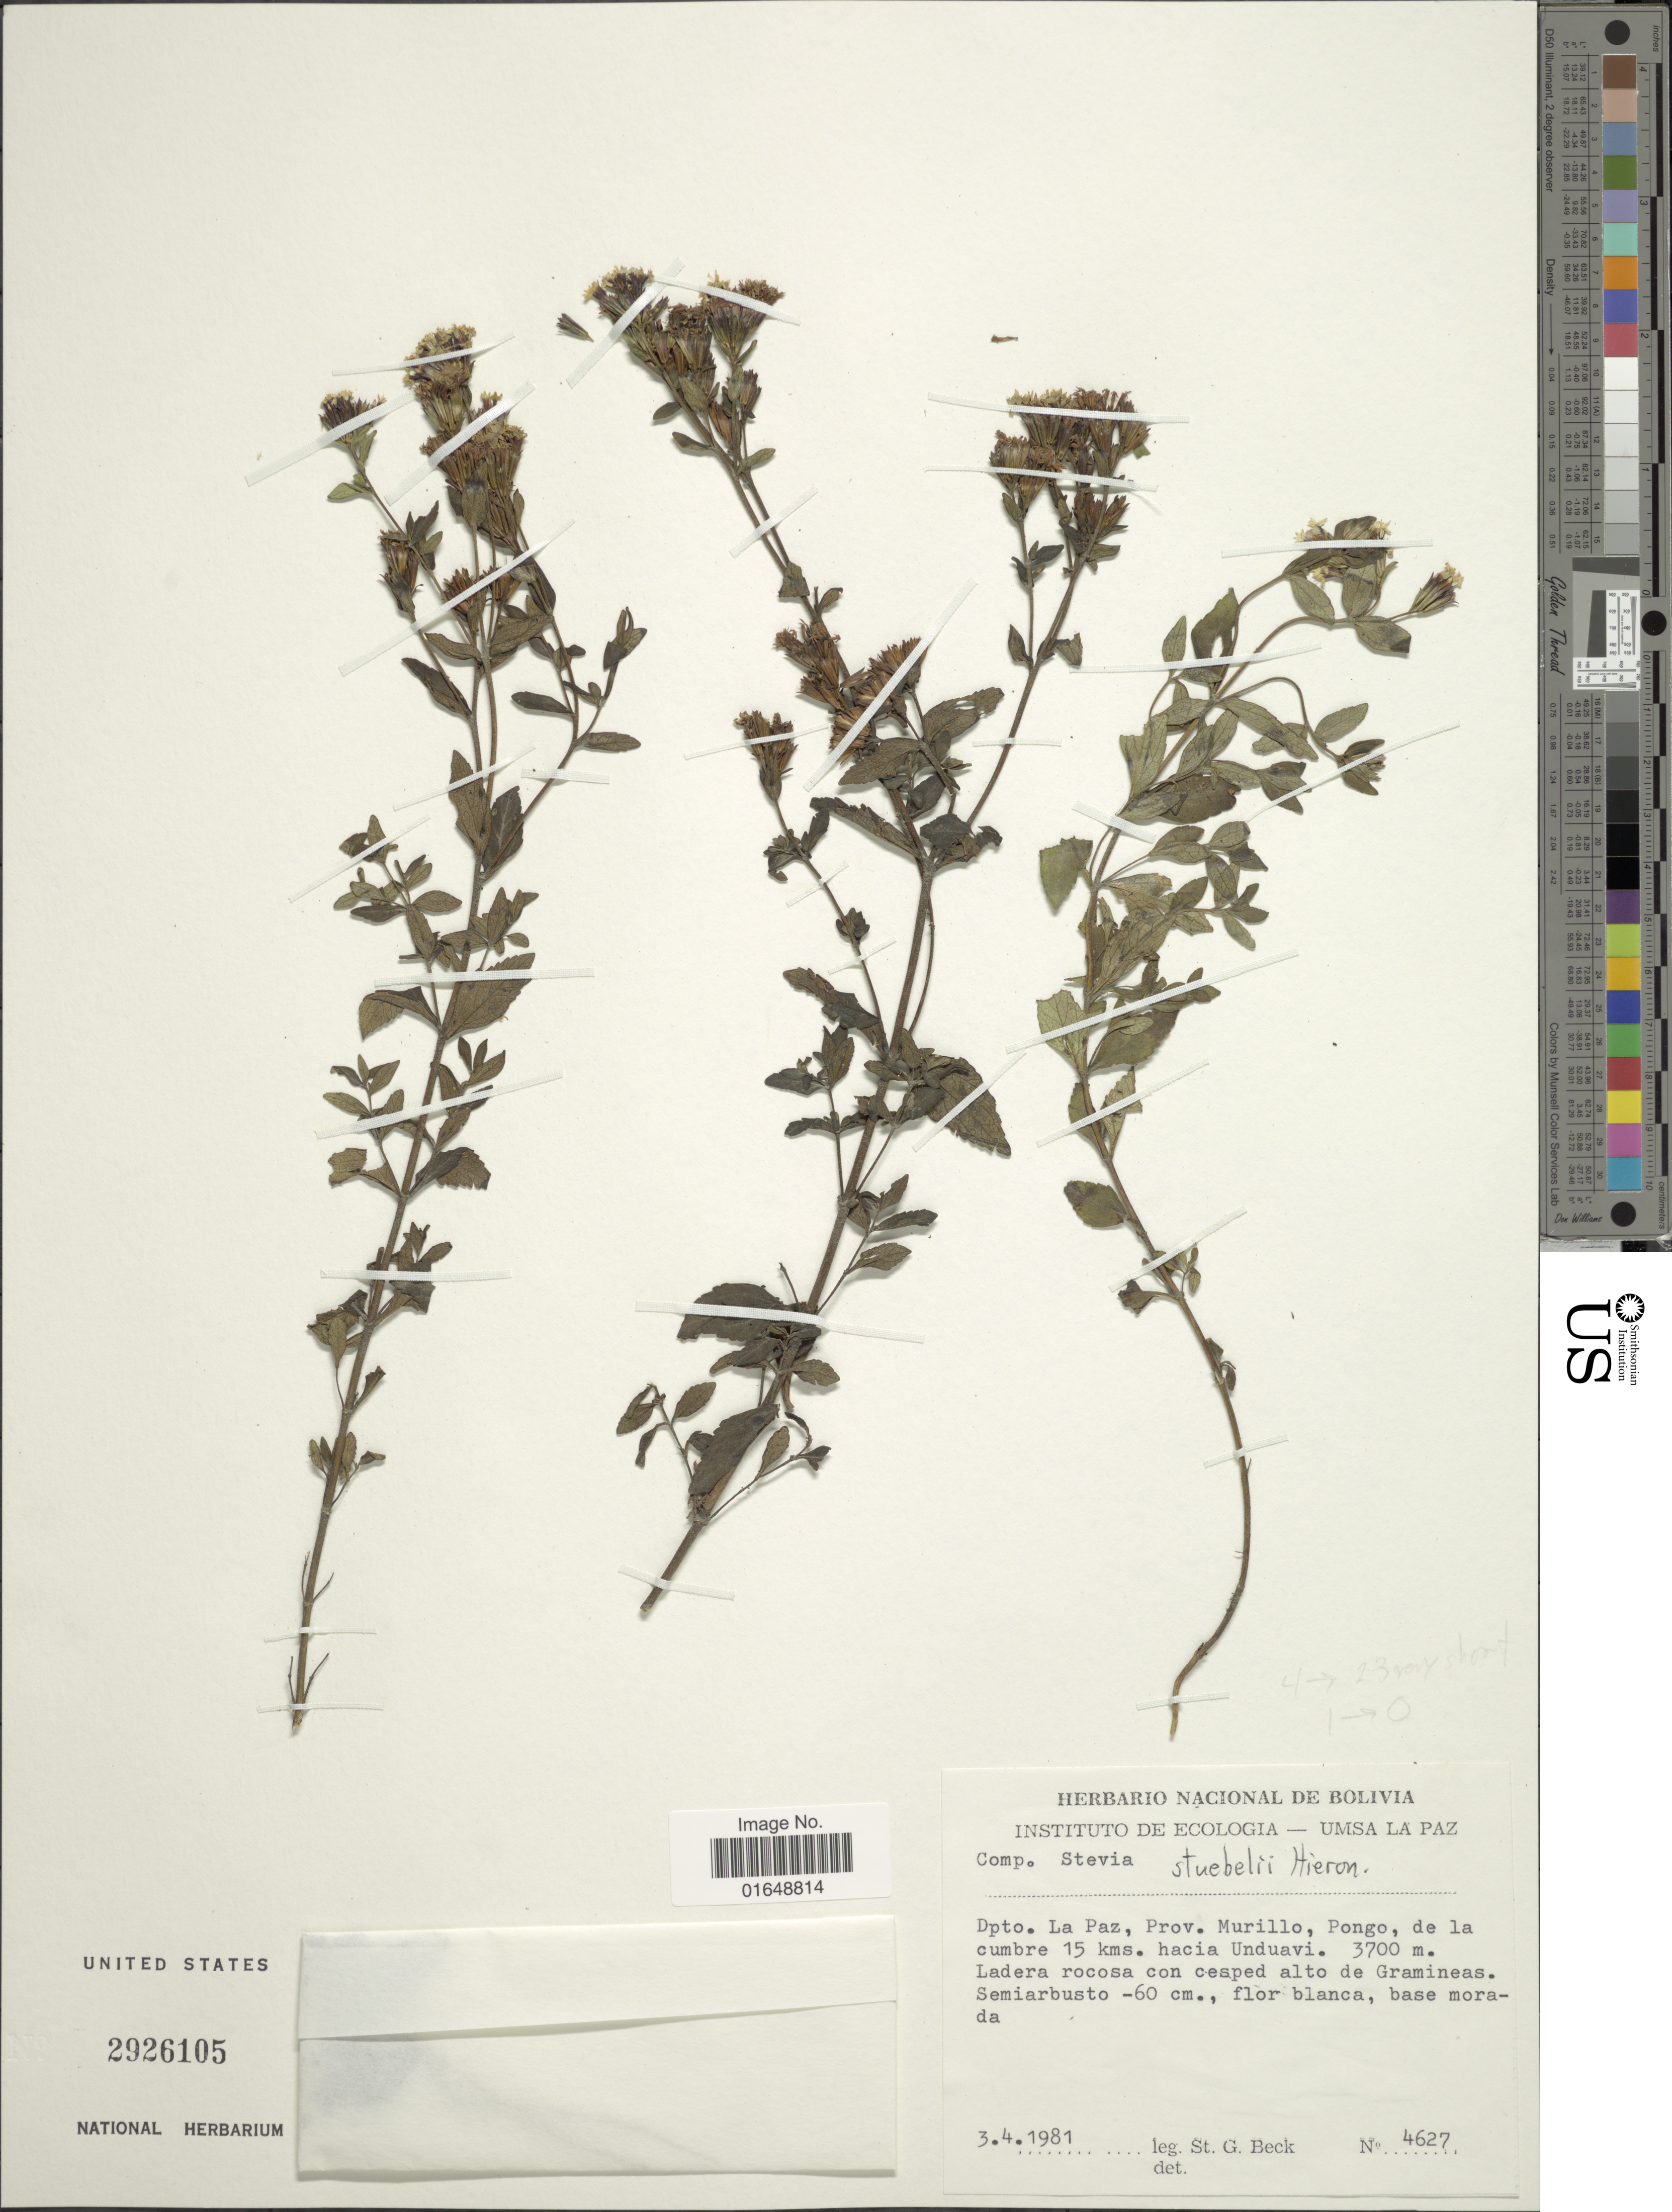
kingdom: Plantae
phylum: Tracheophyta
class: Magnoliopsida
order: Asterales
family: Asteraceae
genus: Stevia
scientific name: Stevia stuebelii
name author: Hieron.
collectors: S. G. Beck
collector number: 4627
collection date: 1981-04-03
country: Bolivia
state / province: La Paz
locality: Dpto. La Paz, Prov. Murillo, Pongo, de la cumbre 15 kms. hacia Unduavi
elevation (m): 3700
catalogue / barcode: US 2926105